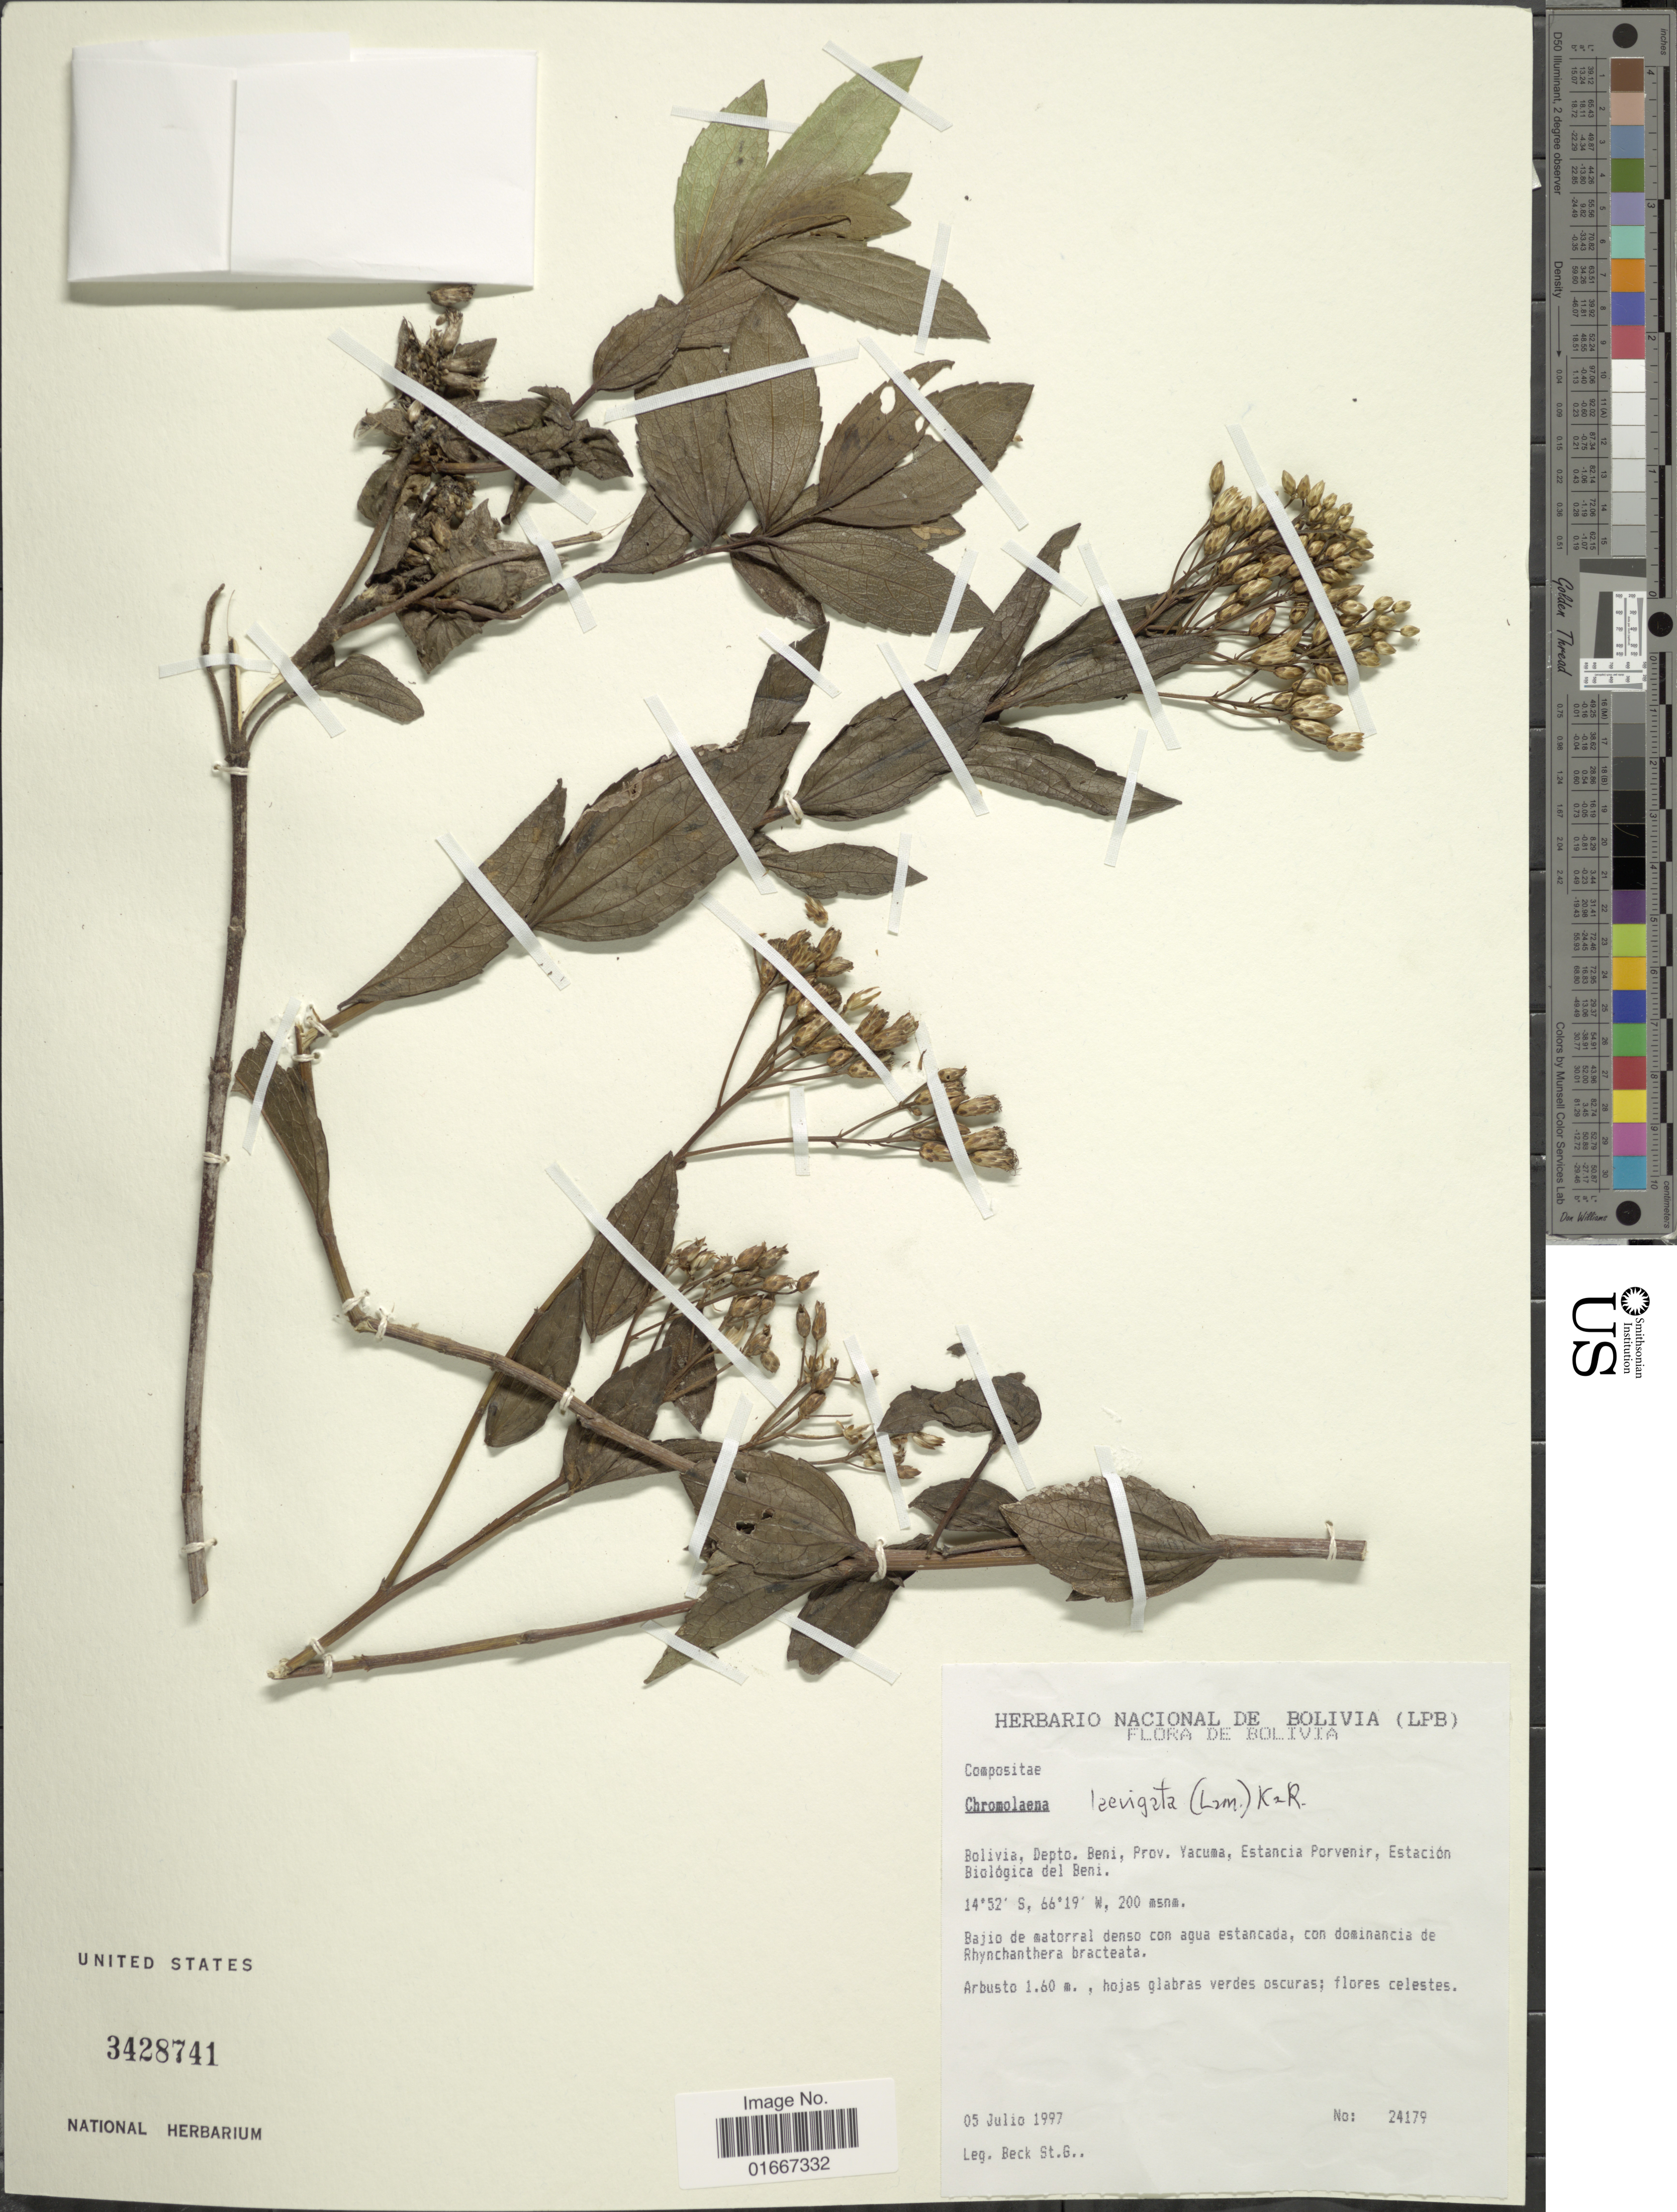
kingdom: Plantae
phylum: Tracheophyta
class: Magnoliopsida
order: Asterales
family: Asteraceae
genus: Chromolaena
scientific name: Chromolaena laevigata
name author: (Lam.) R.M. King & H. Rob.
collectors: S. G. Beck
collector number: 24179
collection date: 1997-07-05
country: Bolivia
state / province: Beni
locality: Prov. Yacuma, Estancia Porvenir, Estacion Biologica del Beni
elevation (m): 200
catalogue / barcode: US 3428741